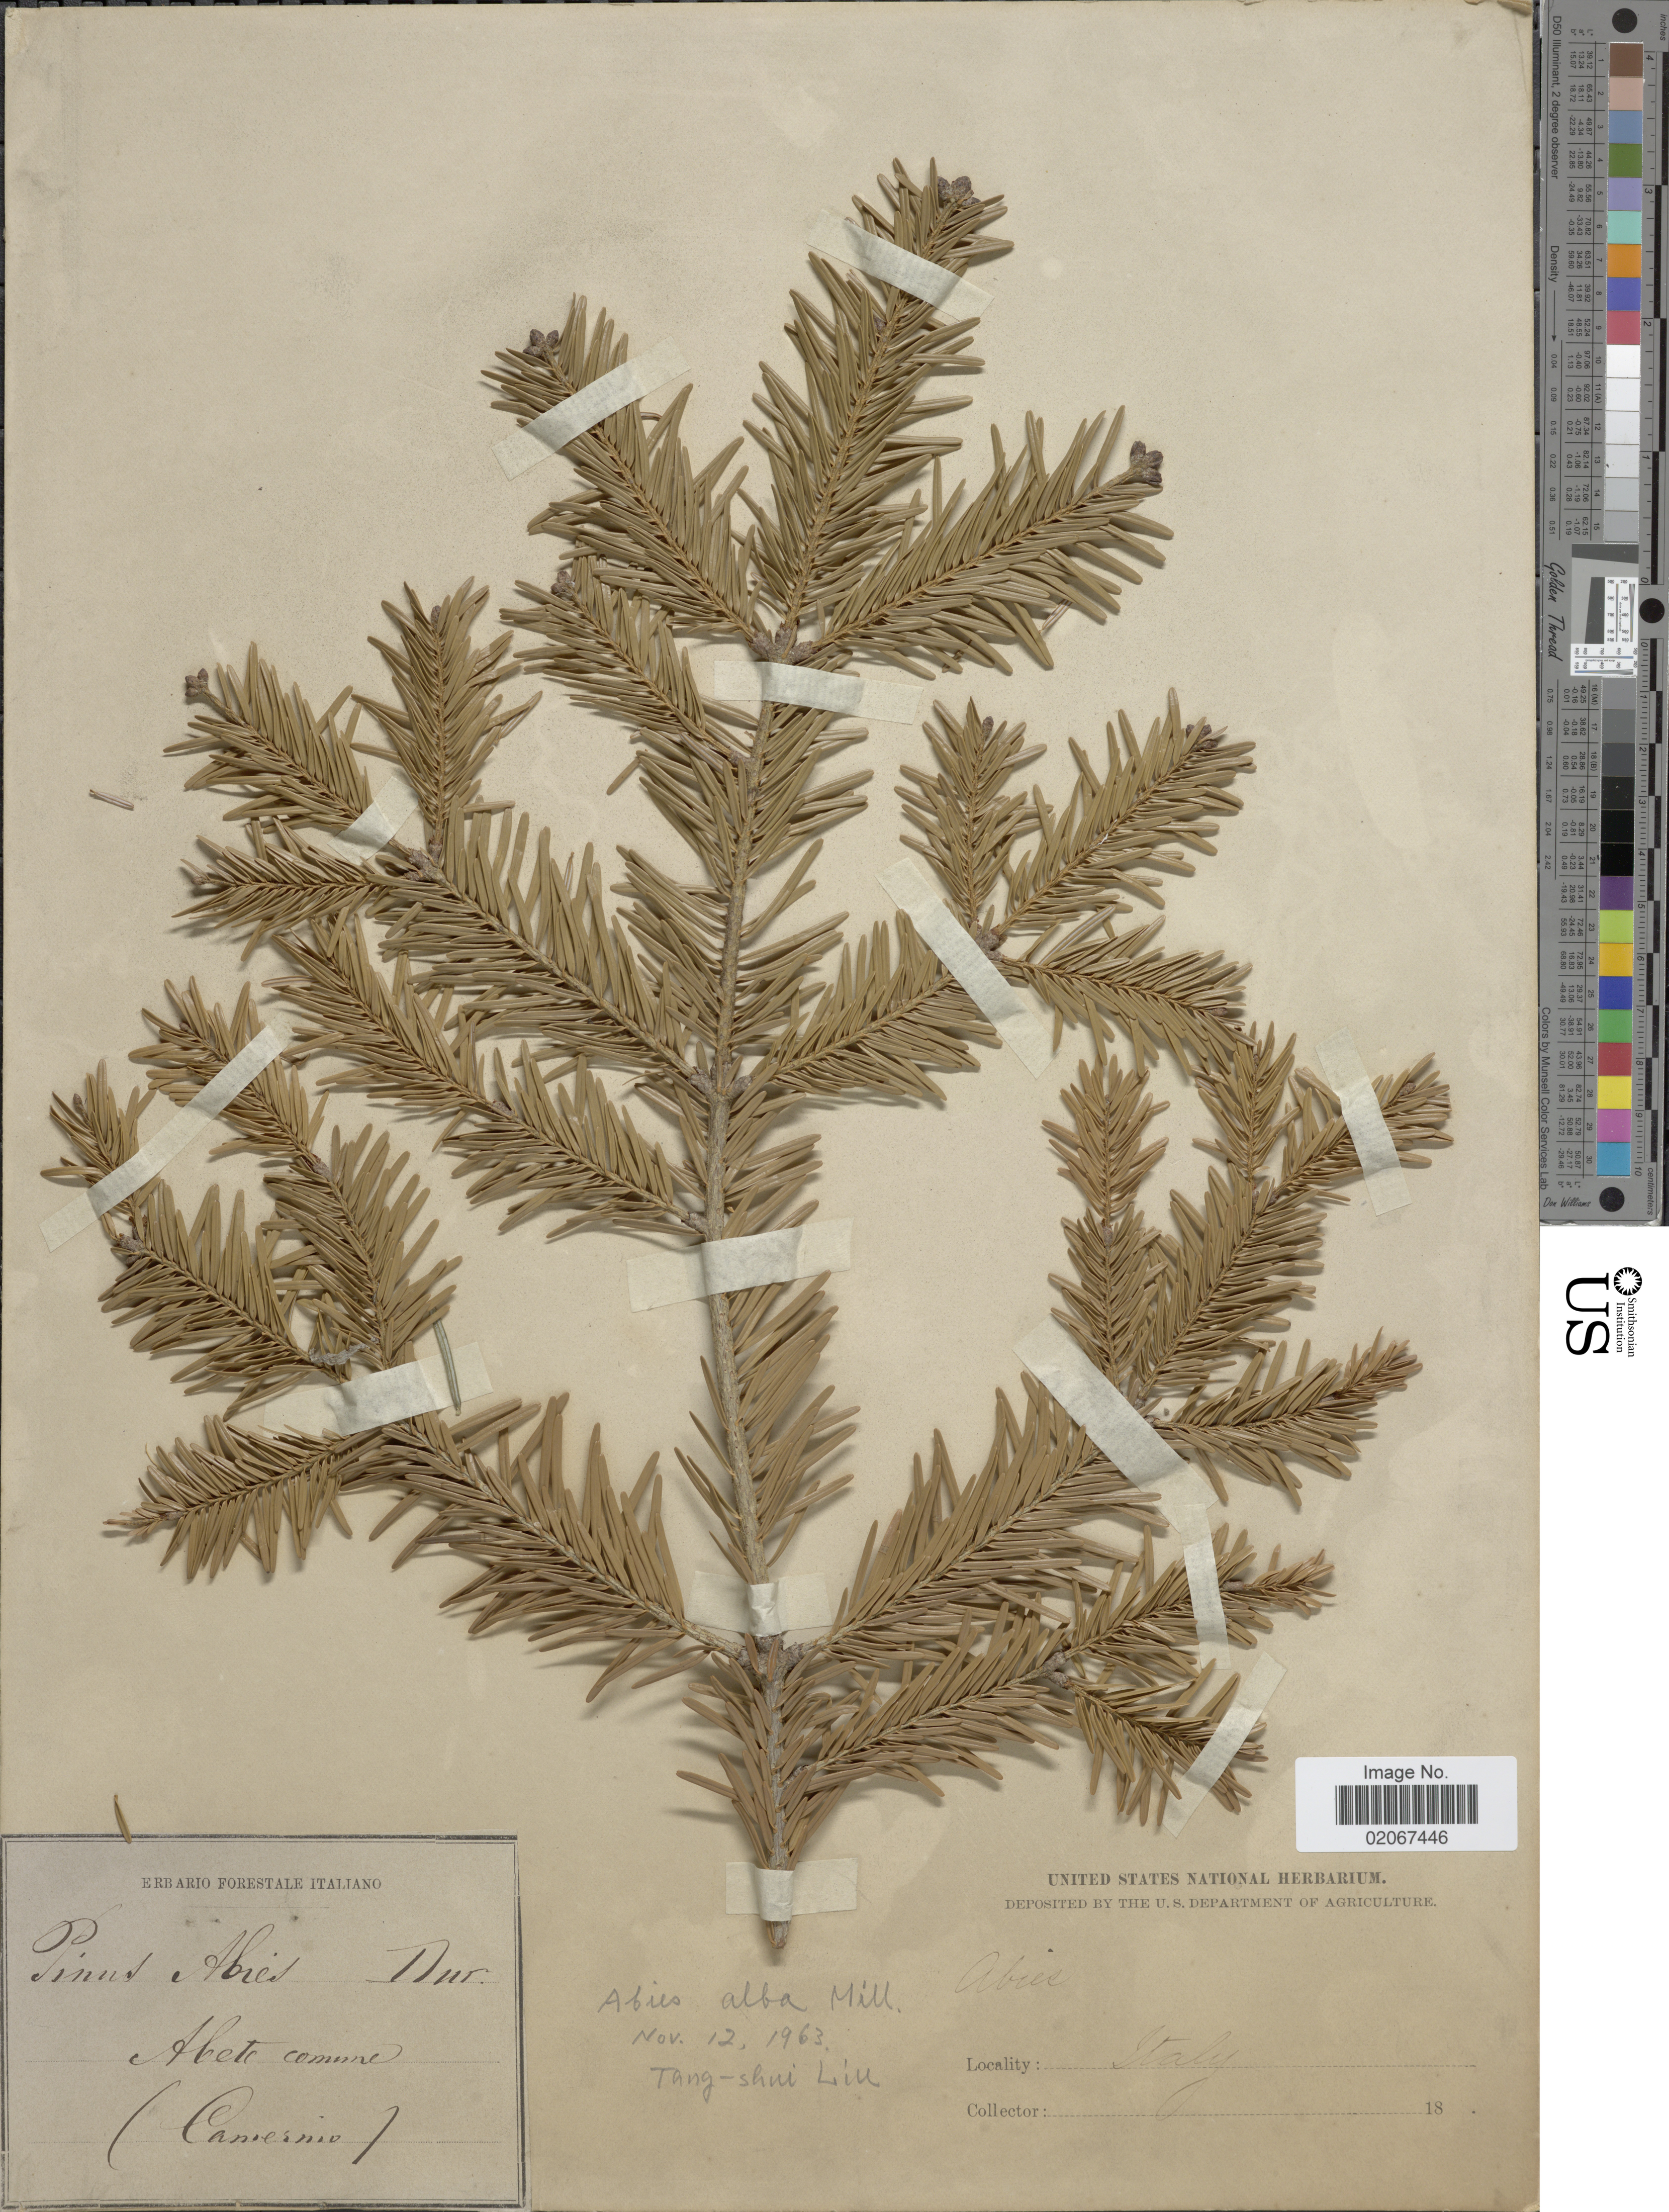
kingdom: Plantae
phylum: Tracheophyta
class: Pinopsida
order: Pinales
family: Pinaceae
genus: Abies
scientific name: Abies alba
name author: Mill.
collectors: Ex herb. Forestale Italiano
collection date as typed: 18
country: Italy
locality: Abete comune (Cowereinio). [interpreted]